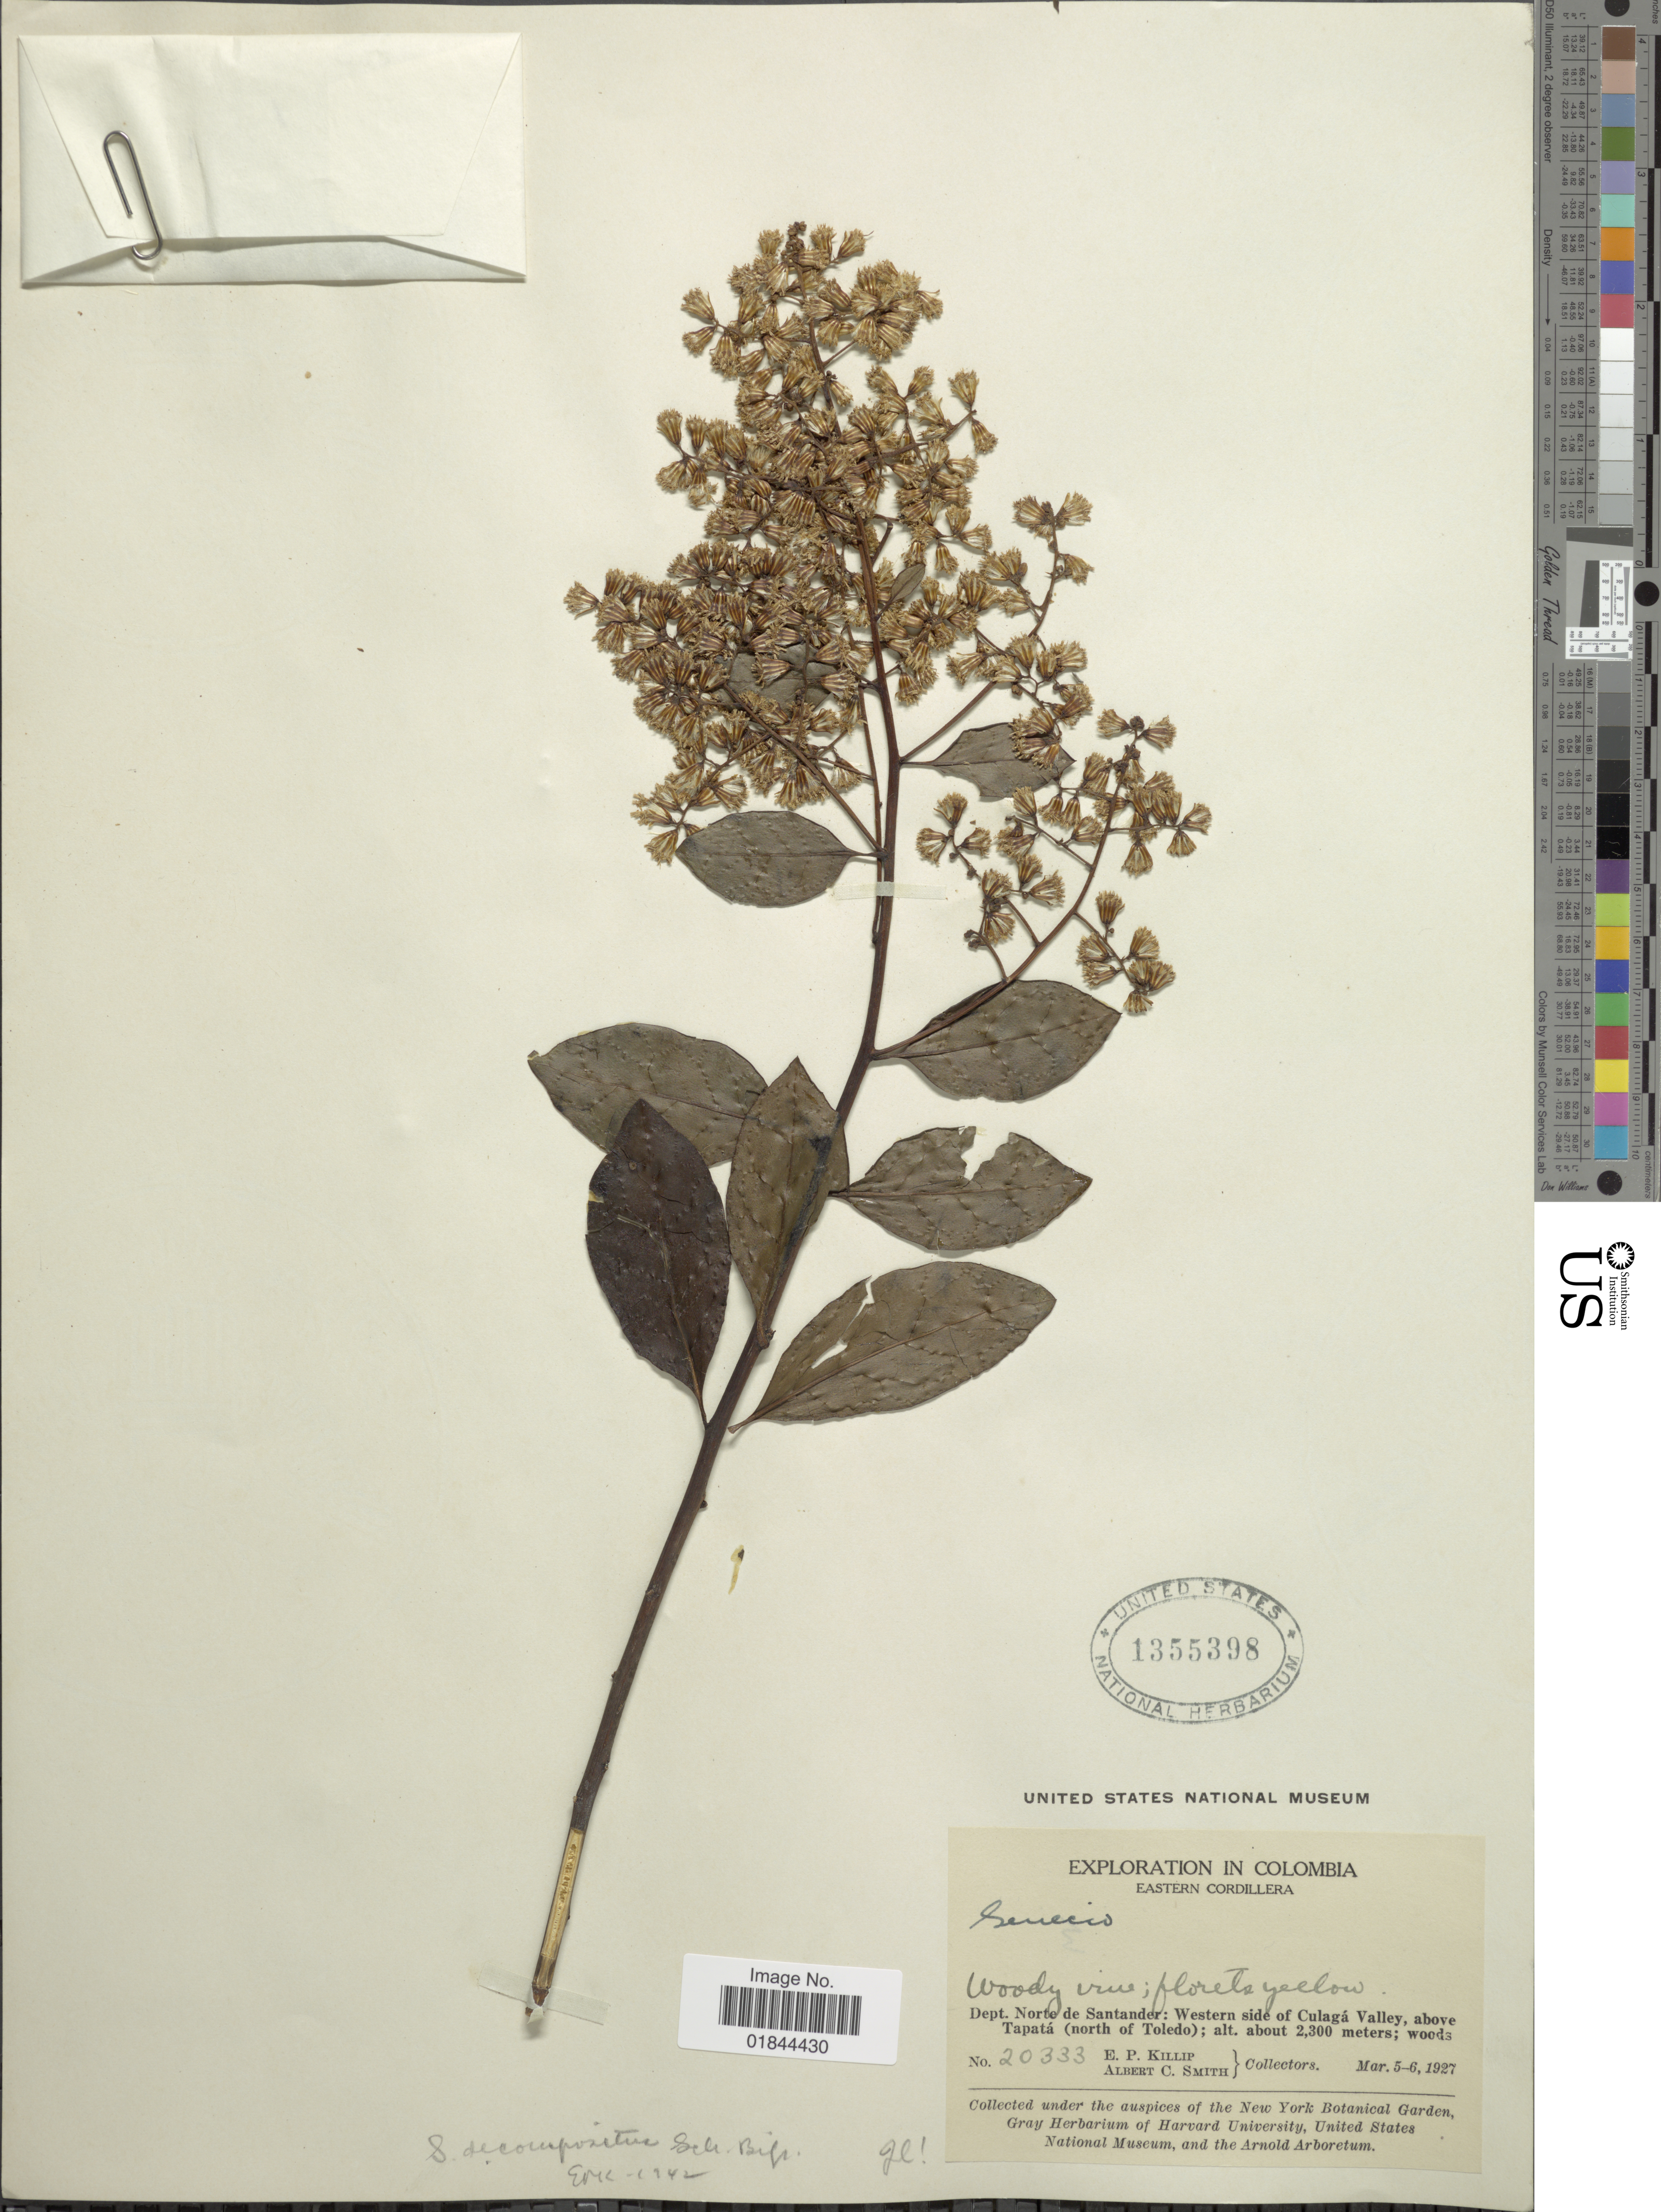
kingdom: Plantae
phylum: Tracheophyta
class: Magnoliopsida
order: Asterales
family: Asteraceae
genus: Pentacalia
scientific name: Pentacalia decomposita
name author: (Sch. Bip. ex Hieron.) Cuatrec.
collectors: E. P. Killip & A. C. Smith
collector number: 20333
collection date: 1927-03-05/1927-03-06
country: Colombia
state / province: Norte de Santander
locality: Eastern Cordillera, dept. Norte de Santander: Western side of Culagá Valley, above Tapatá (north of Toledo)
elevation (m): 2300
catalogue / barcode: US 1355398